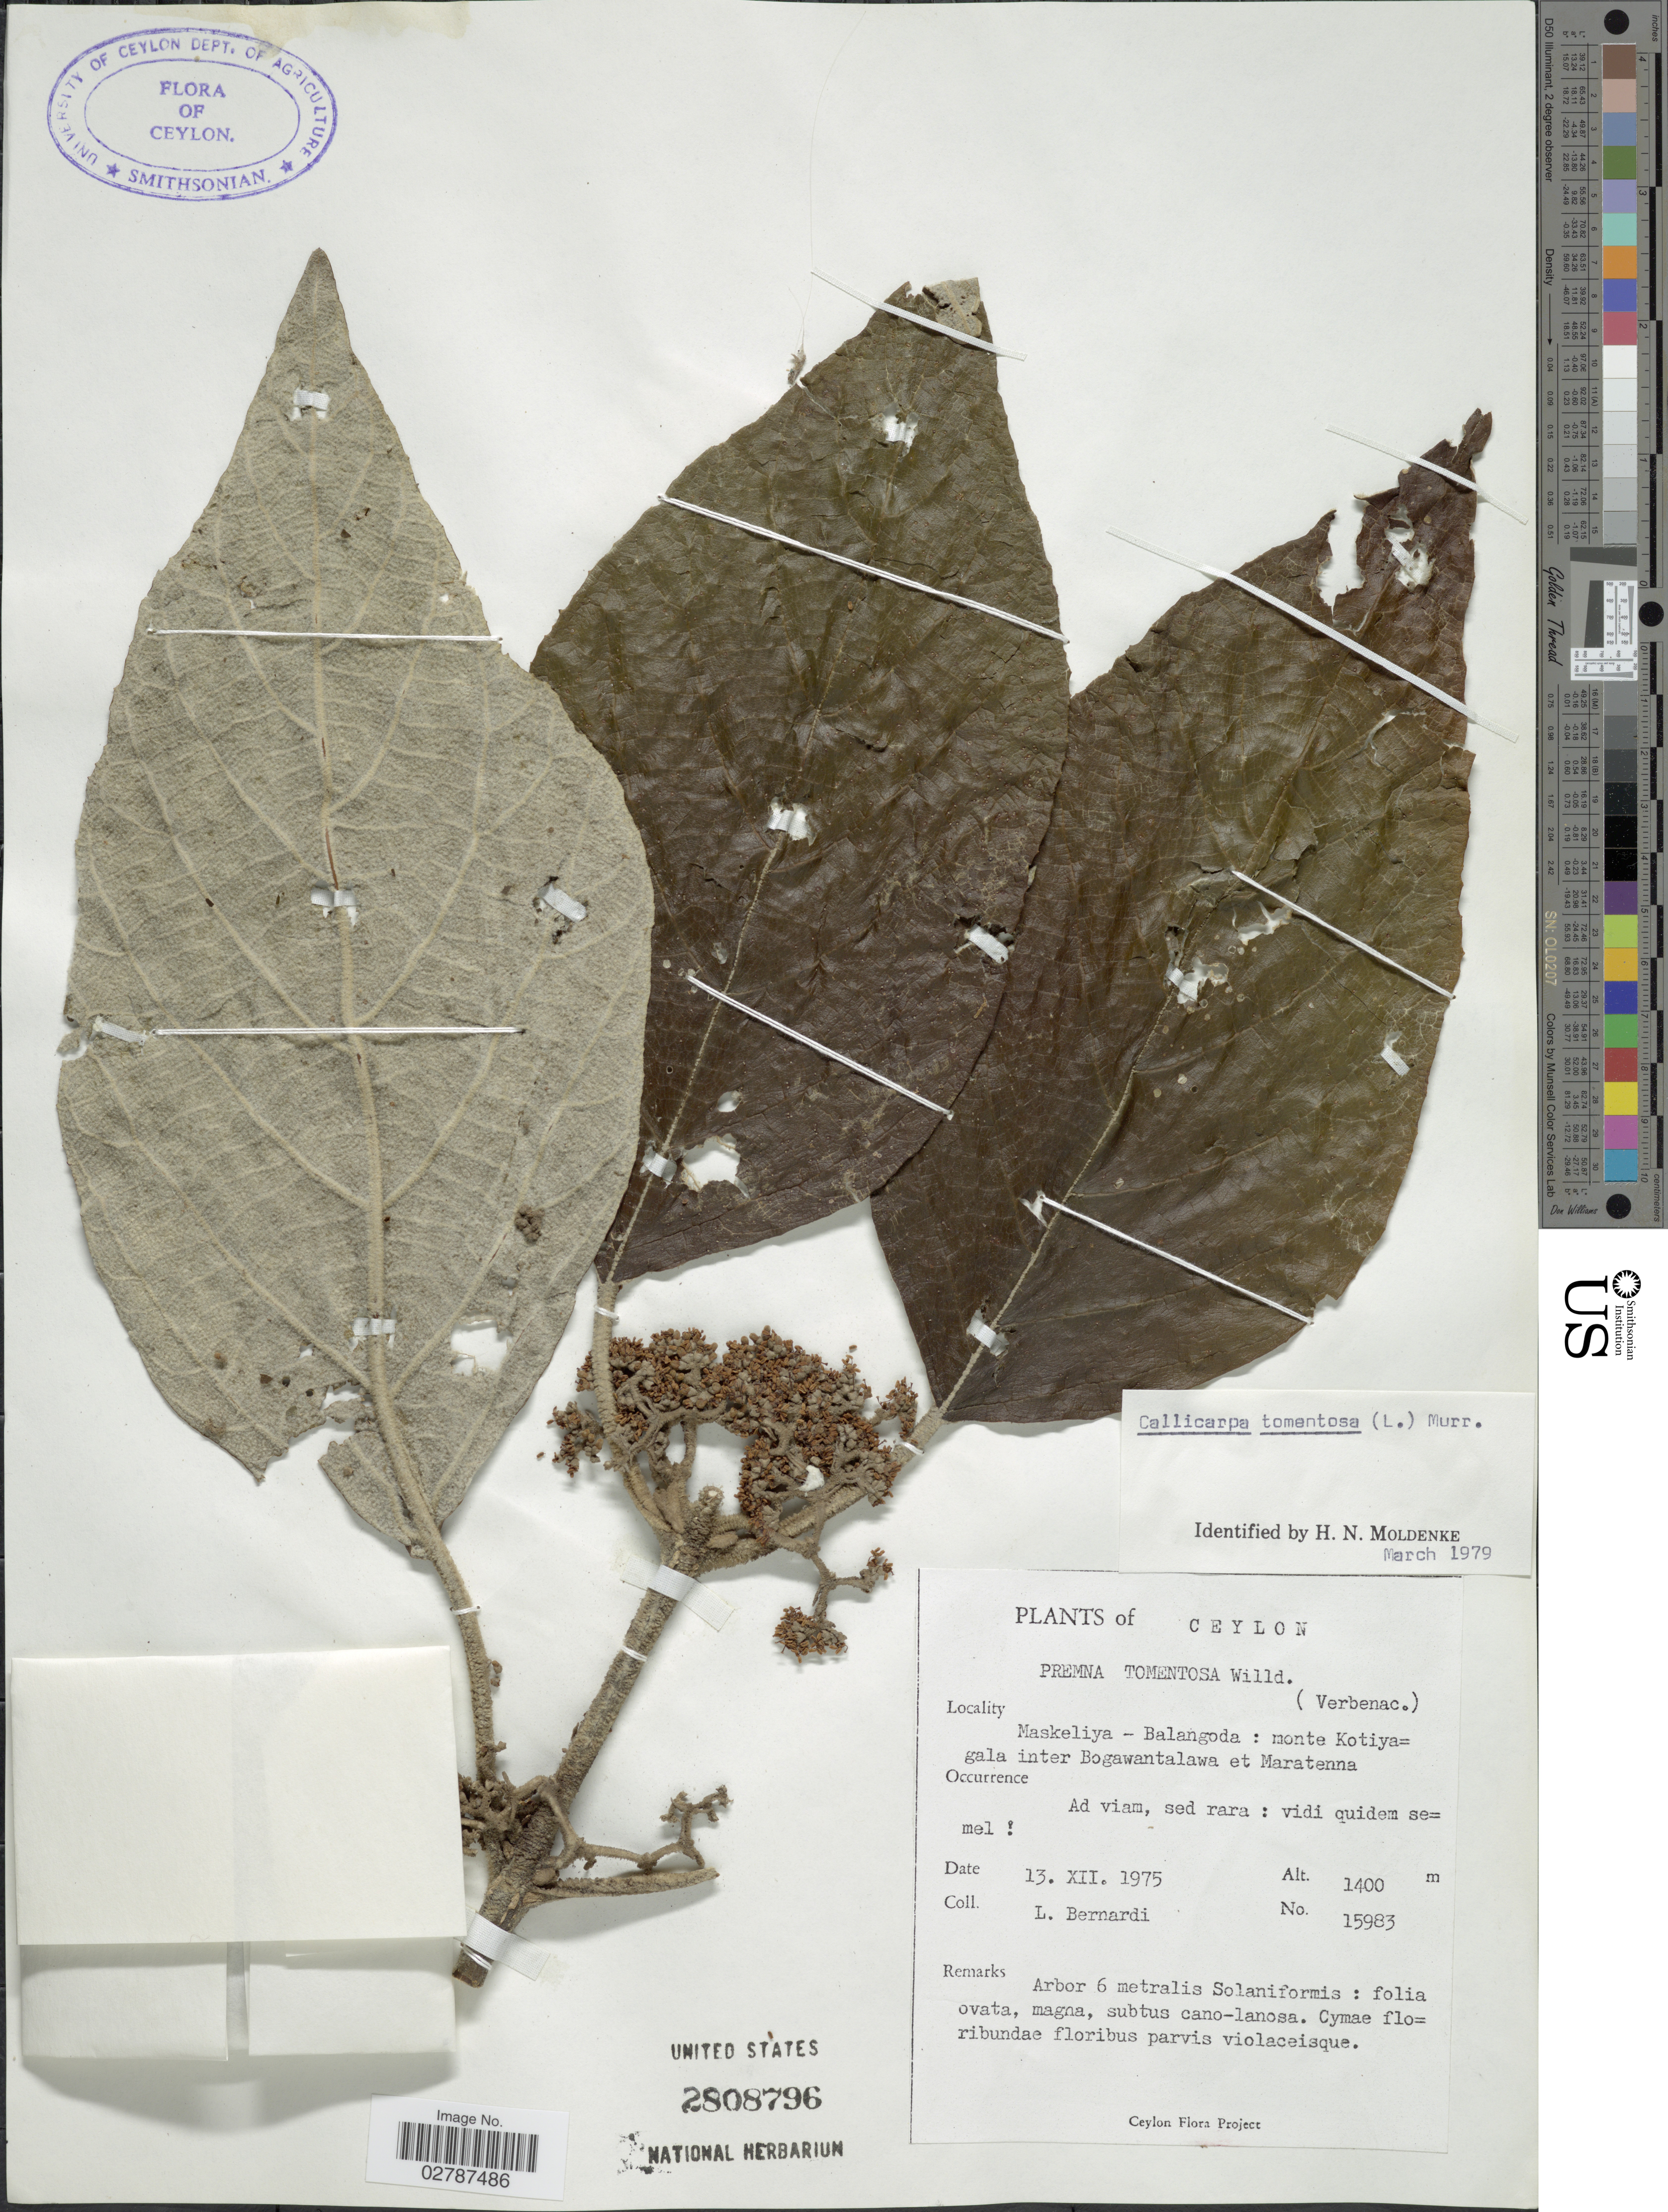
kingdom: Plantae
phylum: Tracheophyta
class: Magnoliopsida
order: Lamiales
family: Lamiaceae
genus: Callicarpa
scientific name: Callicarpa tomentosa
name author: (L.) L.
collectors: L. Bernardi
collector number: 15983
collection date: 1975-12-13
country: Sri Lanka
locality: Ceylon. Maskeliya-Balangoda: monte Kotiyagala inter Bogawantalawa et Maratenna.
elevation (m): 1400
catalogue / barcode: US 2808796